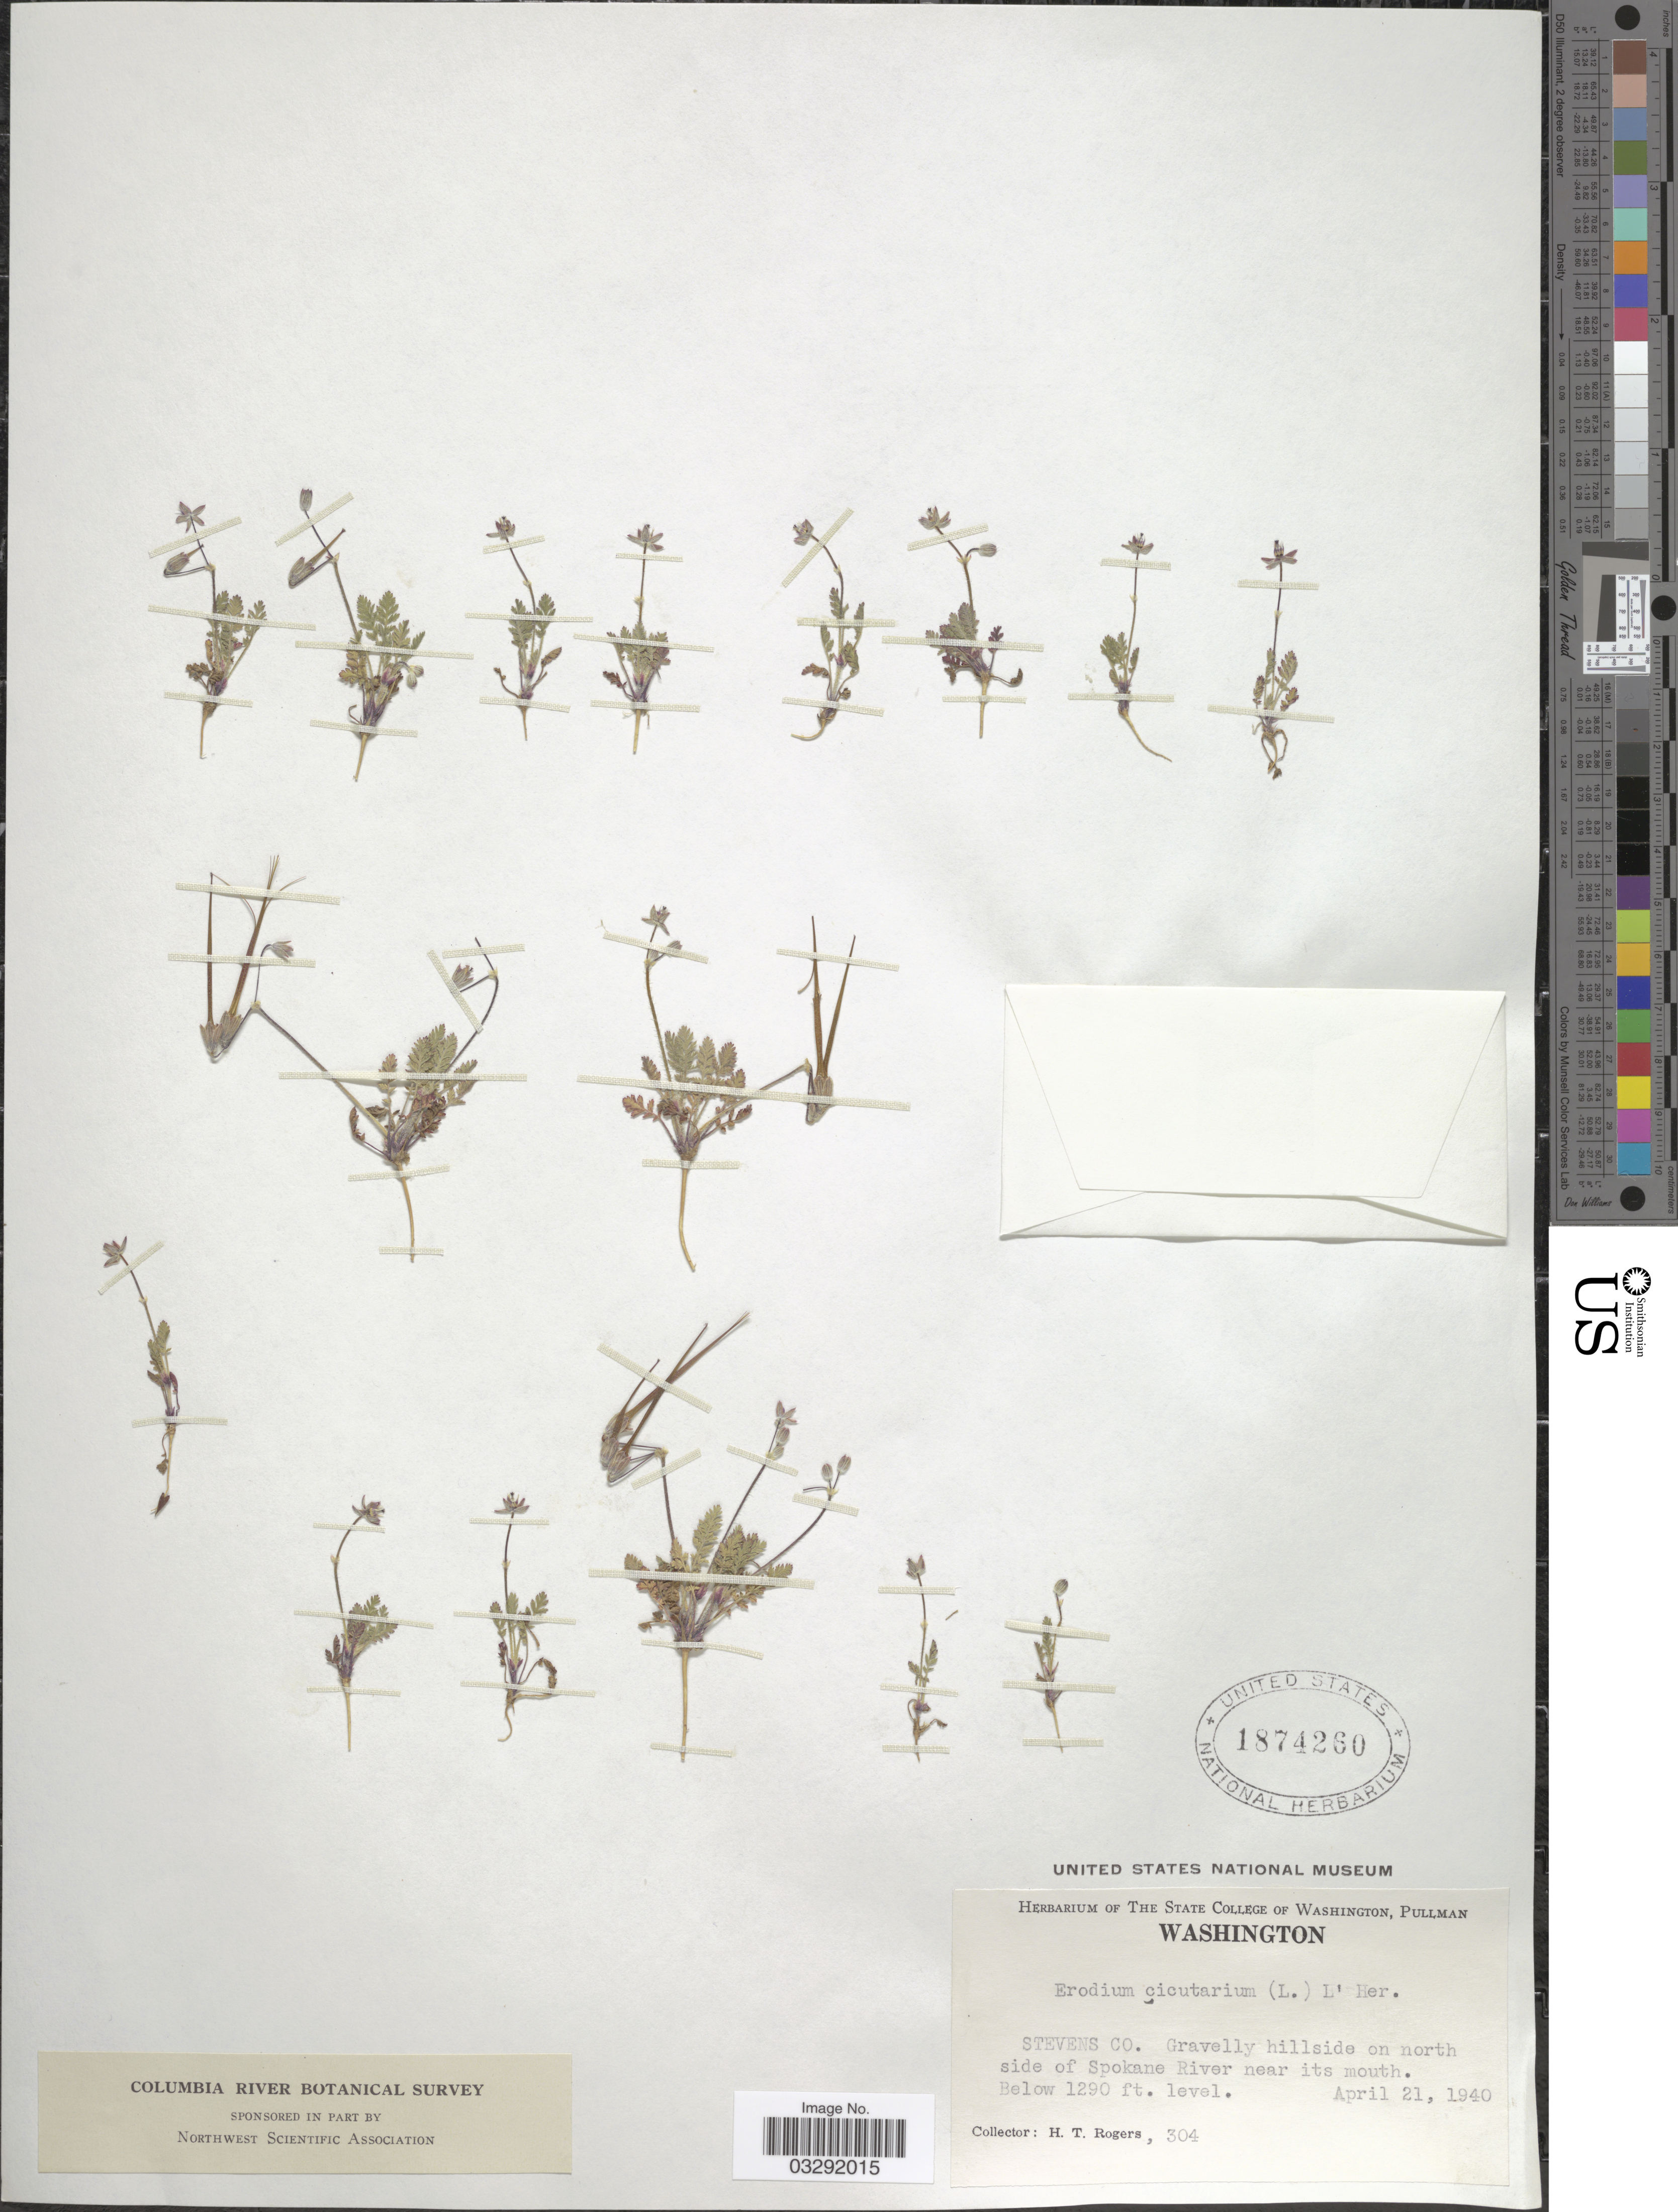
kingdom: Plantae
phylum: Tracheophyta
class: Magnoliopsida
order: Geraniales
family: Geraniaceae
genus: Erodium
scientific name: Erodium cygnorum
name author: Nees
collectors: H. Rogers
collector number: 304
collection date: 1940-04-21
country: United States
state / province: Washington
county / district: Spokane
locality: Stevens Co. North side of Spokane River near its mouth.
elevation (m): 393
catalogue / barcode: US 1874260